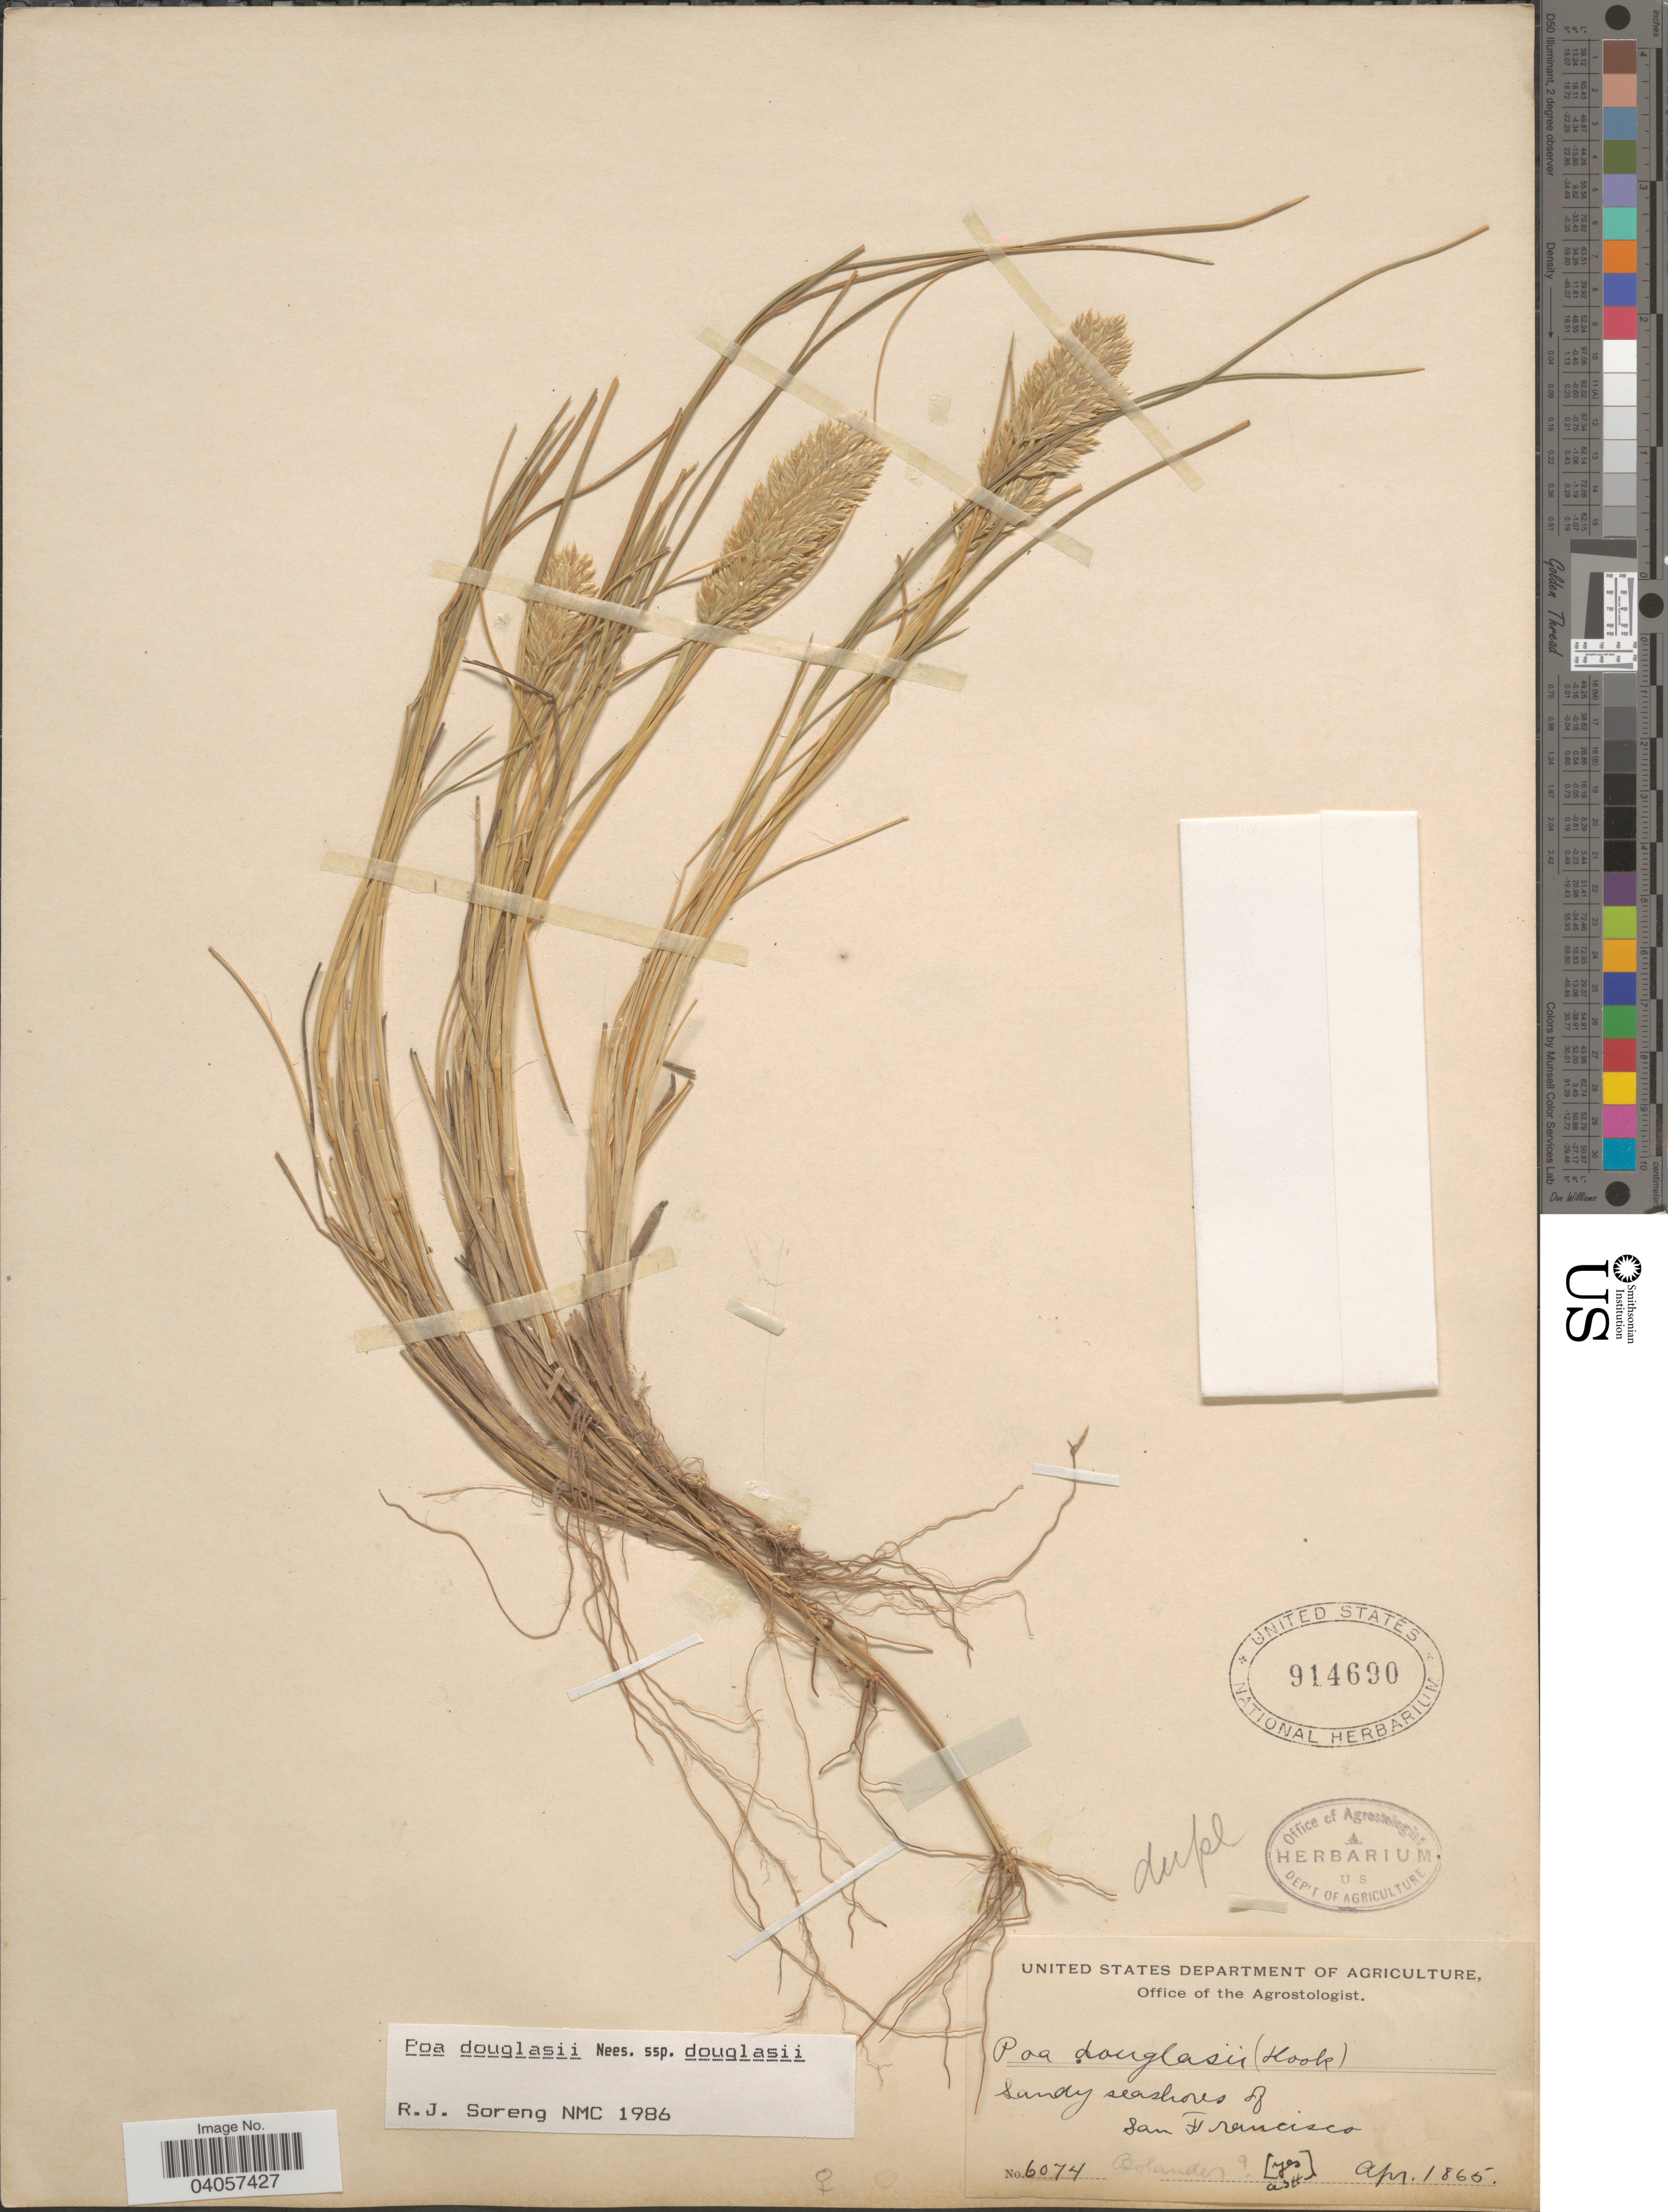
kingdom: Plantae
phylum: Tracheophyta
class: Liliopsida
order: Poales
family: Poaceae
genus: Poa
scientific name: Poa douglasii subsp. douglasii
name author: Nees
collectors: -. Bolander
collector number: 6074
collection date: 1865-04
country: United States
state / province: California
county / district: San Francisco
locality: Sandy seashores of San Francisco.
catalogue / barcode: US 914690